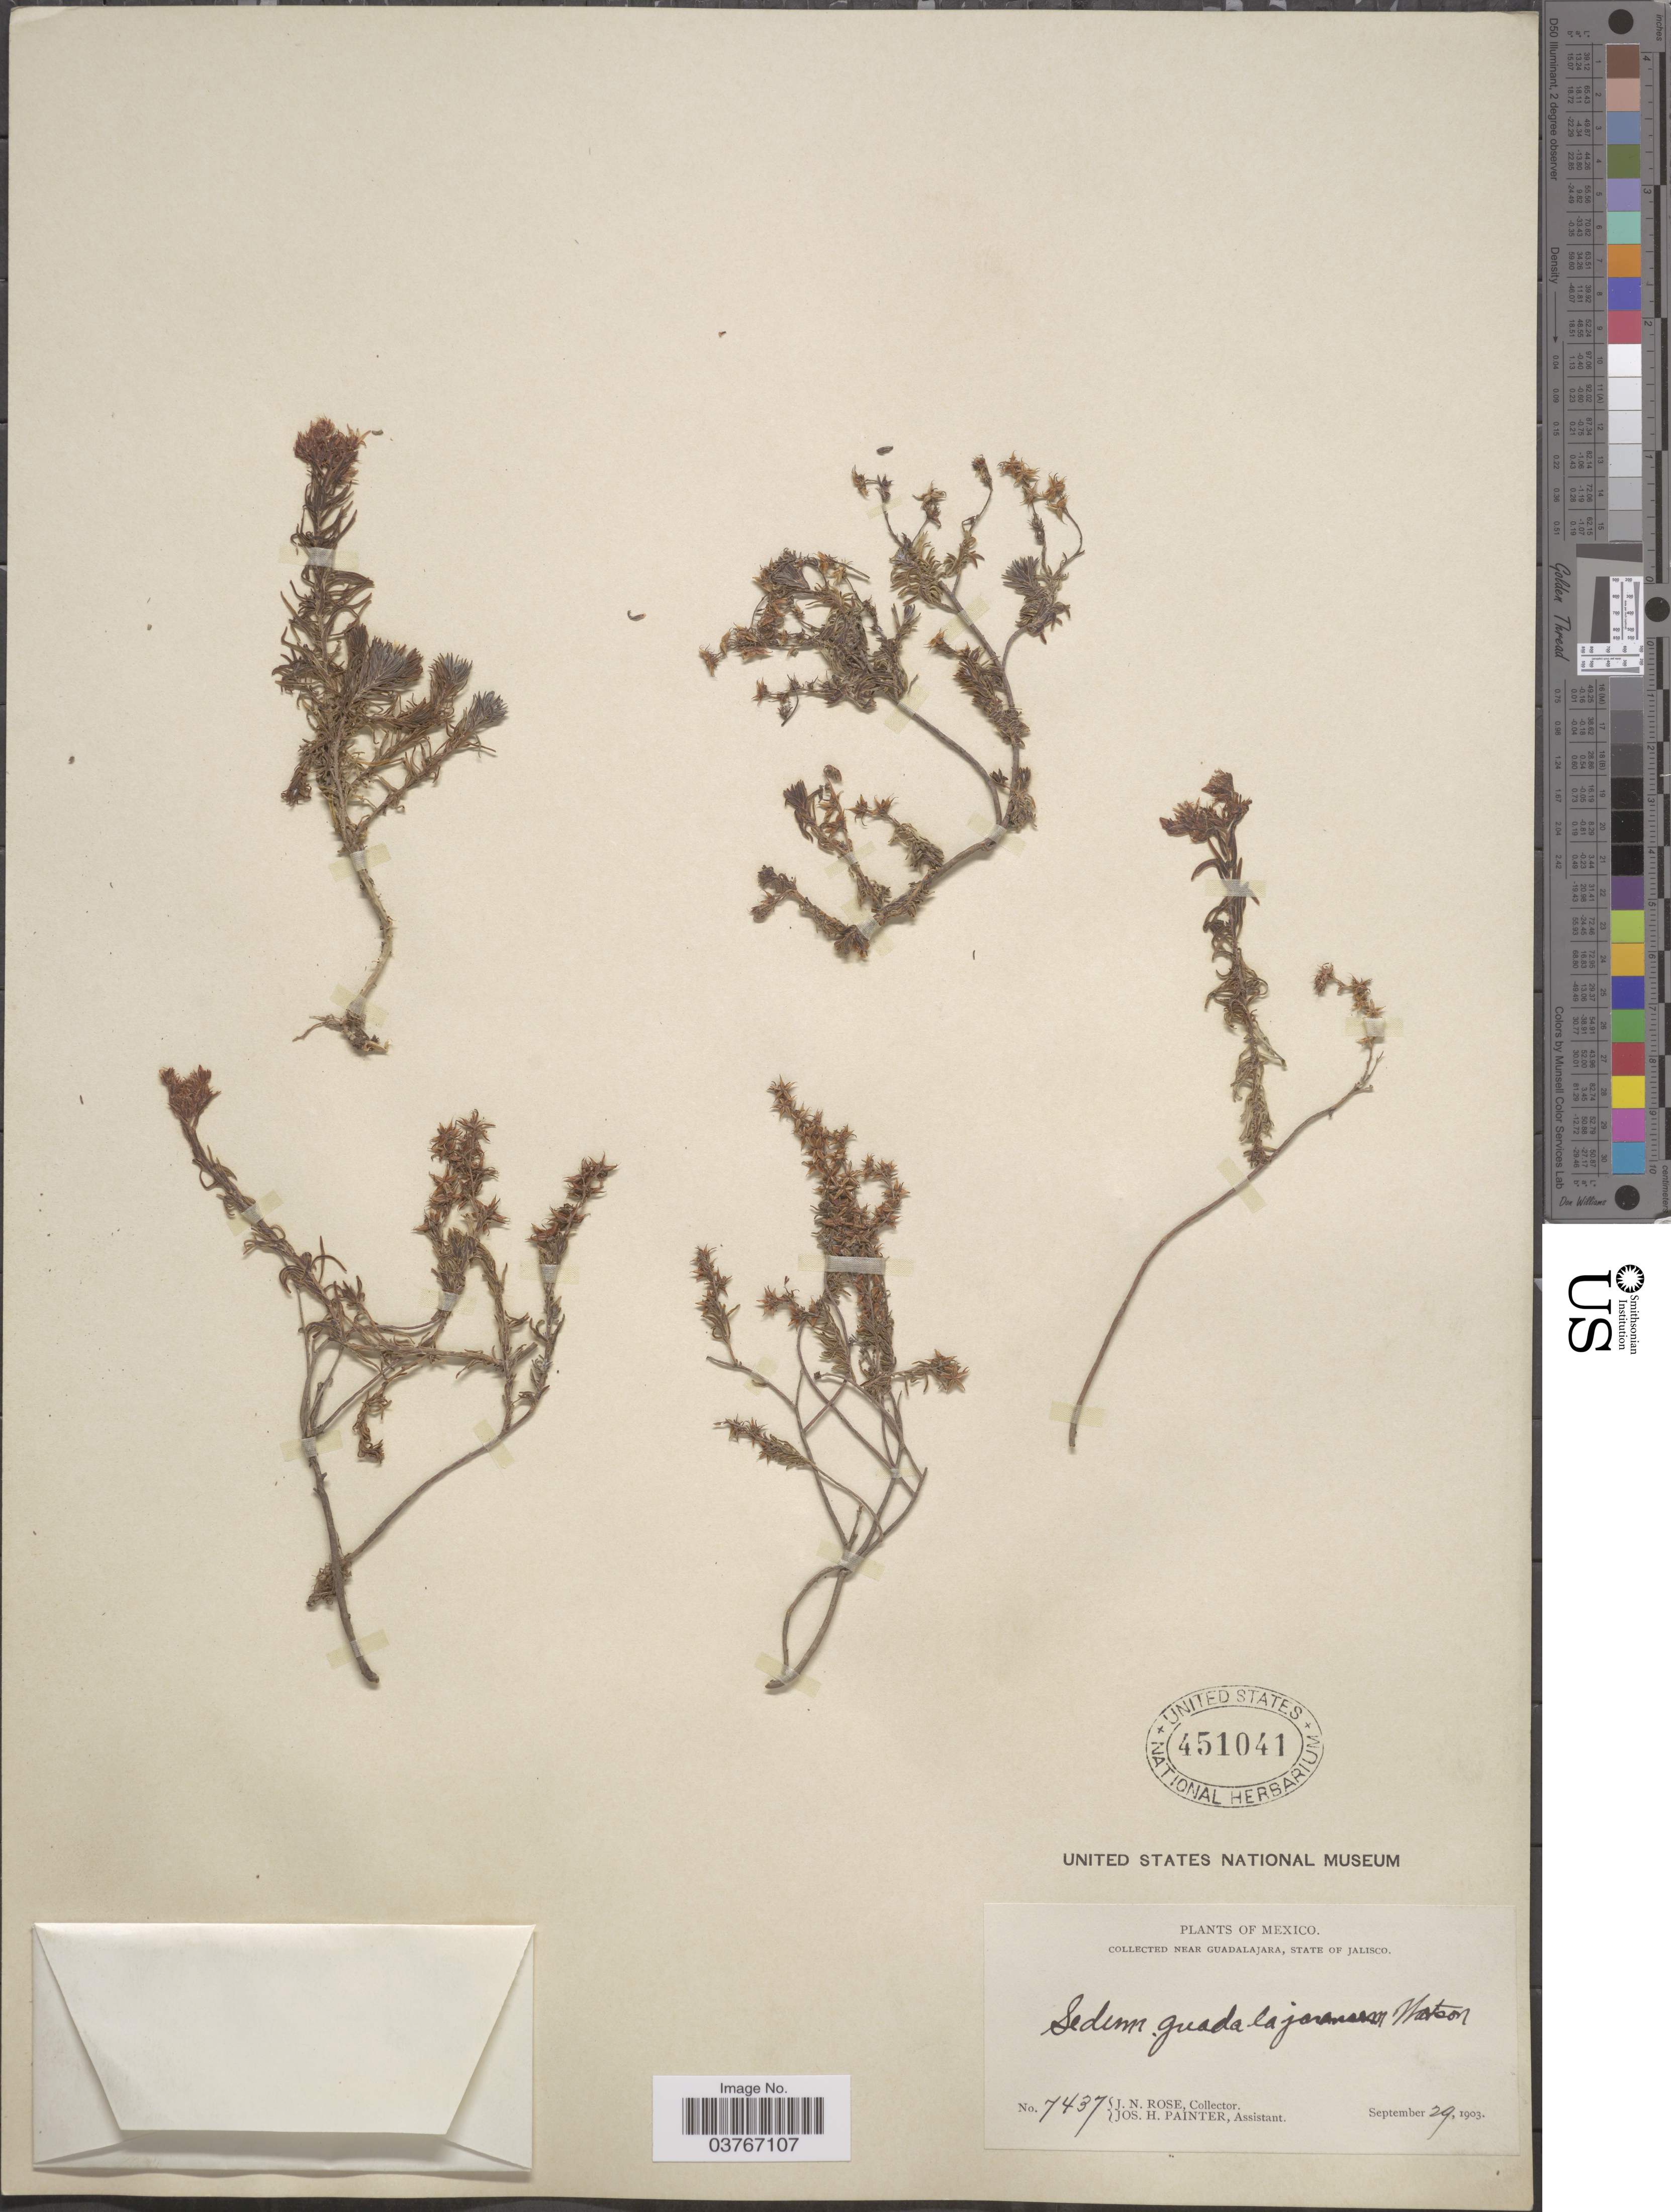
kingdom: Plantae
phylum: Tracheophyta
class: Magnoliopsida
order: Saxifragales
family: Crassulaceae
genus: Sedum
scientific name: Sedum guadalajaranum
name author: S. Watson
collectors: J. N. Rose & J. H. Painter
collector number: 7437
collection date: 1903-09-29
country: Mexico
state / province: Jalisco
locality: Near Guadalajara.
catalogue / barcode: US 451041